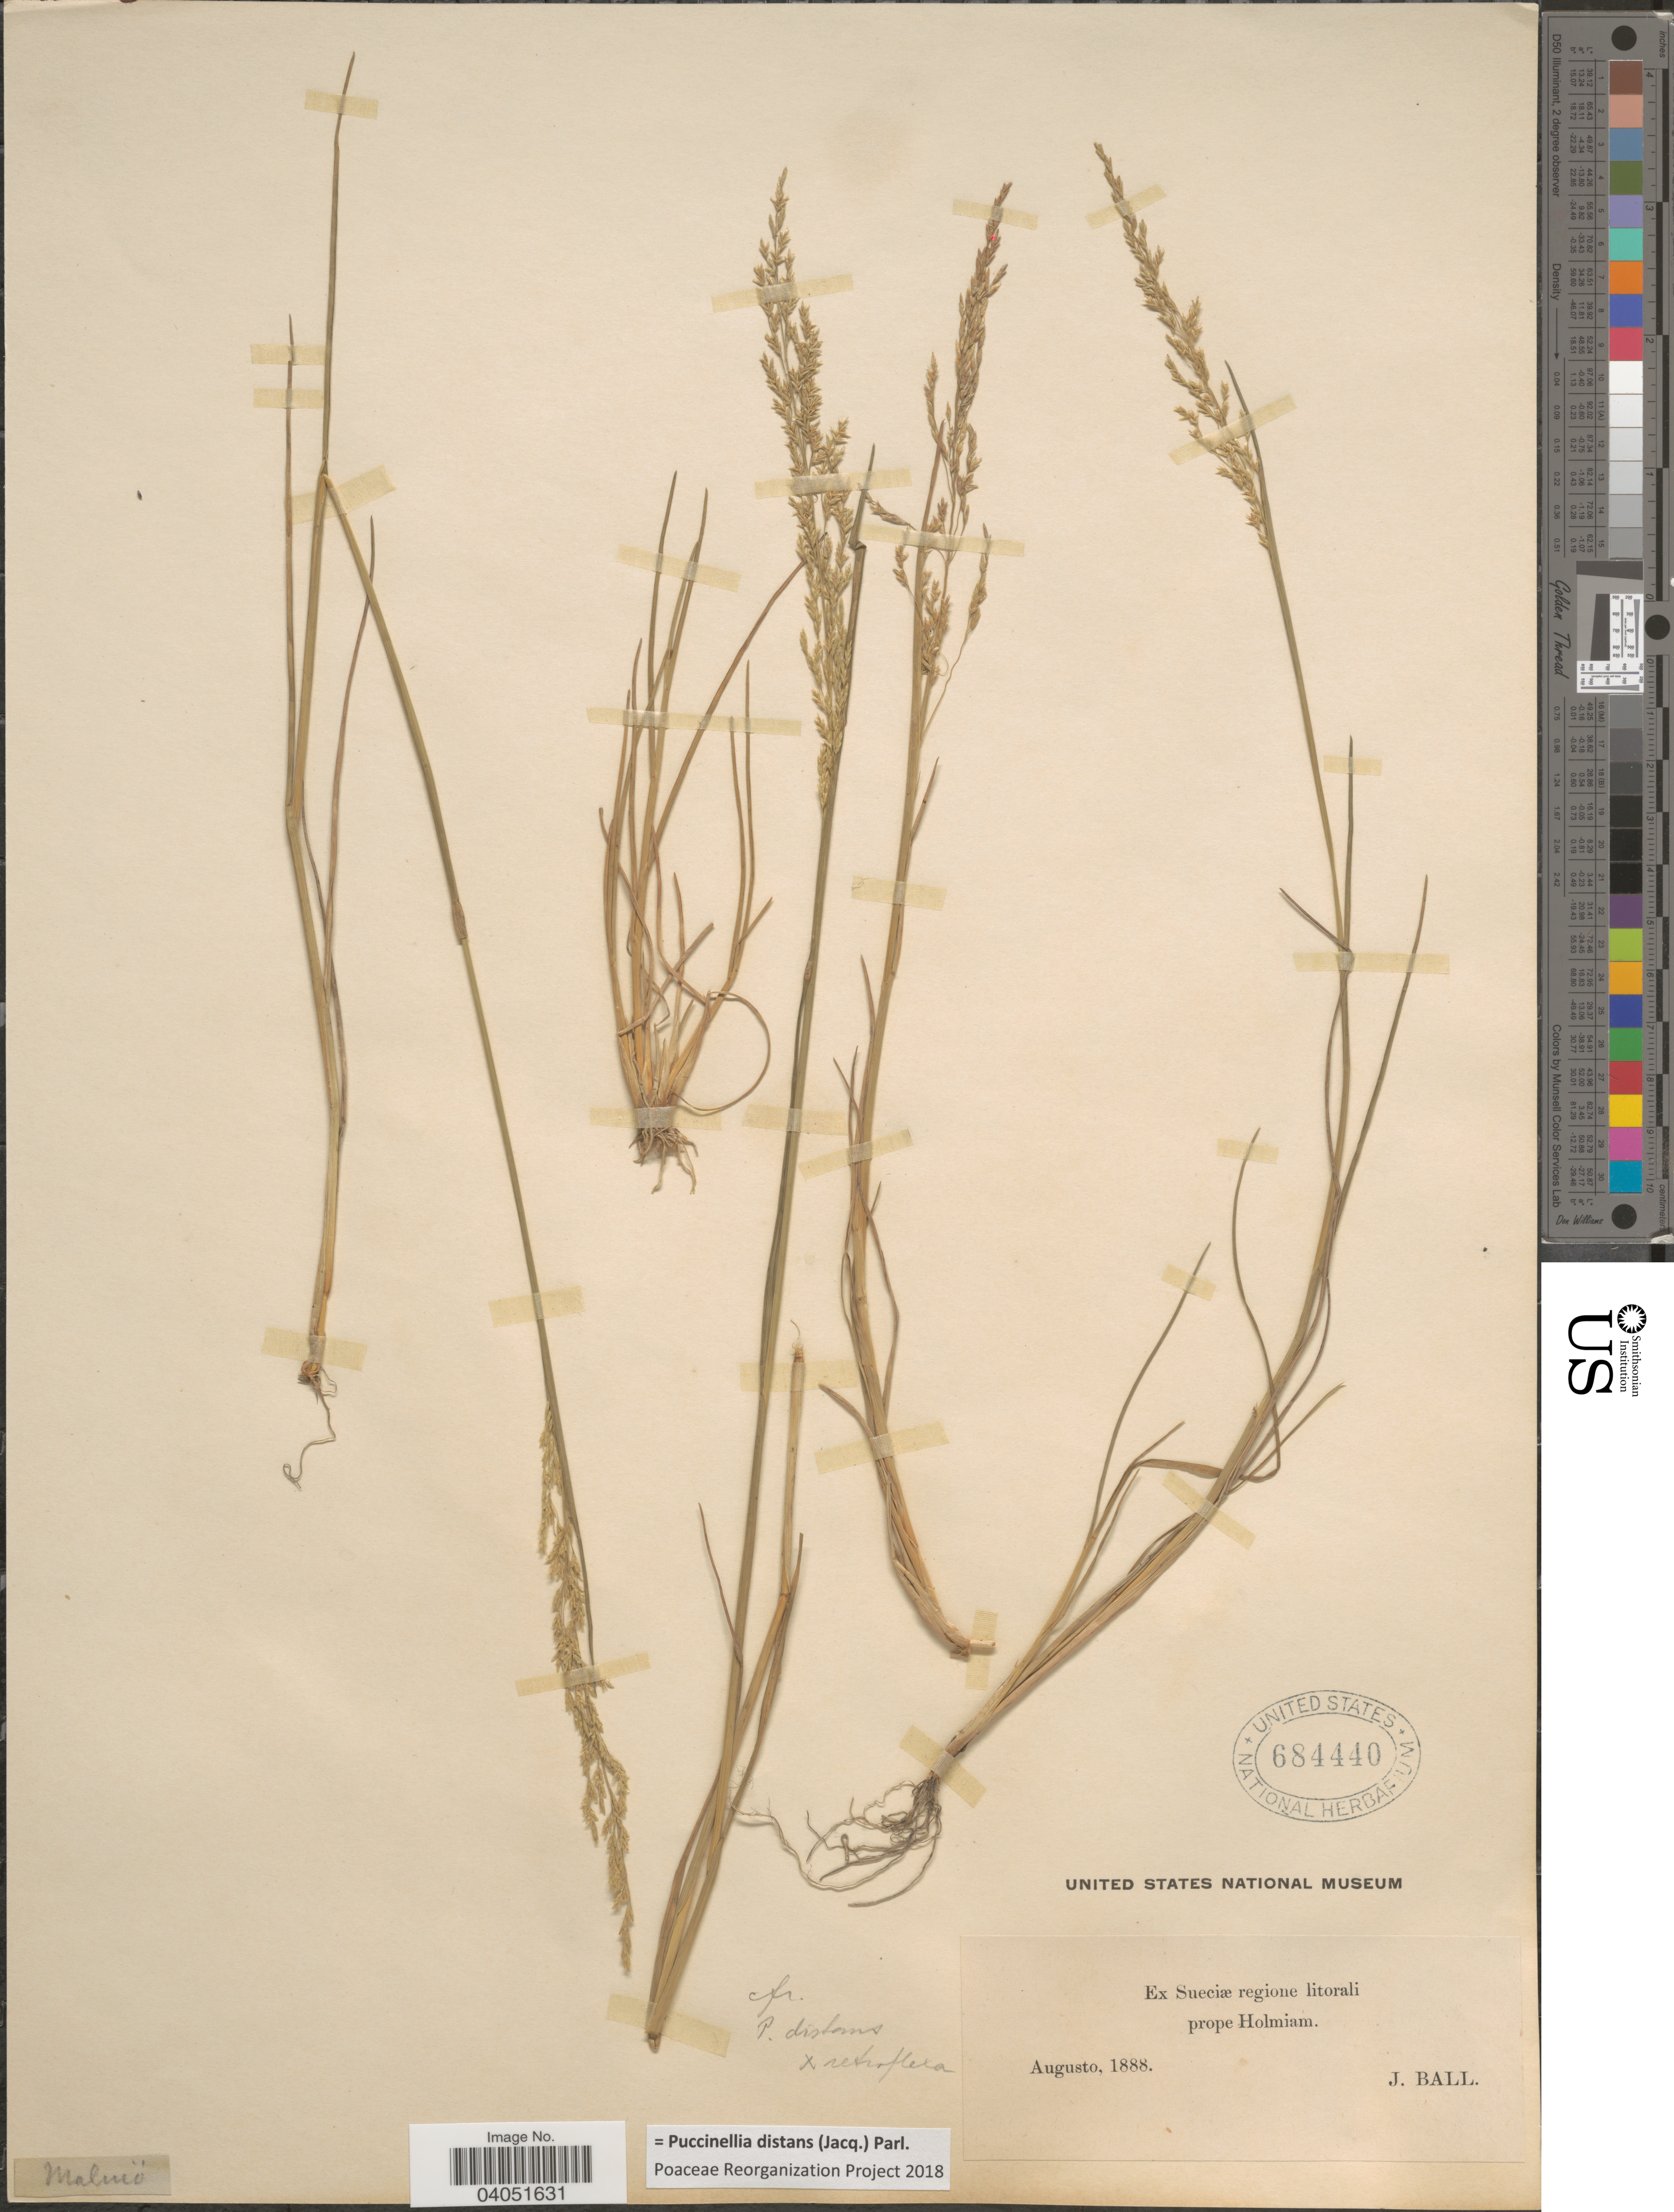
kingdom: Plantae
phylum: Tracheophyta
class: Liliopsida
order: Poales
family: Poaceae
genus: Puccinellia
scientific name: Puccinellia distans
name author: (Jacq.) Parl.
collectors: J. Ball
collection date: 1888-08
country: Sweden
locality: Ex Sueciæ regione litorali prope Holmiam.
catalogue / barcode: US 684440